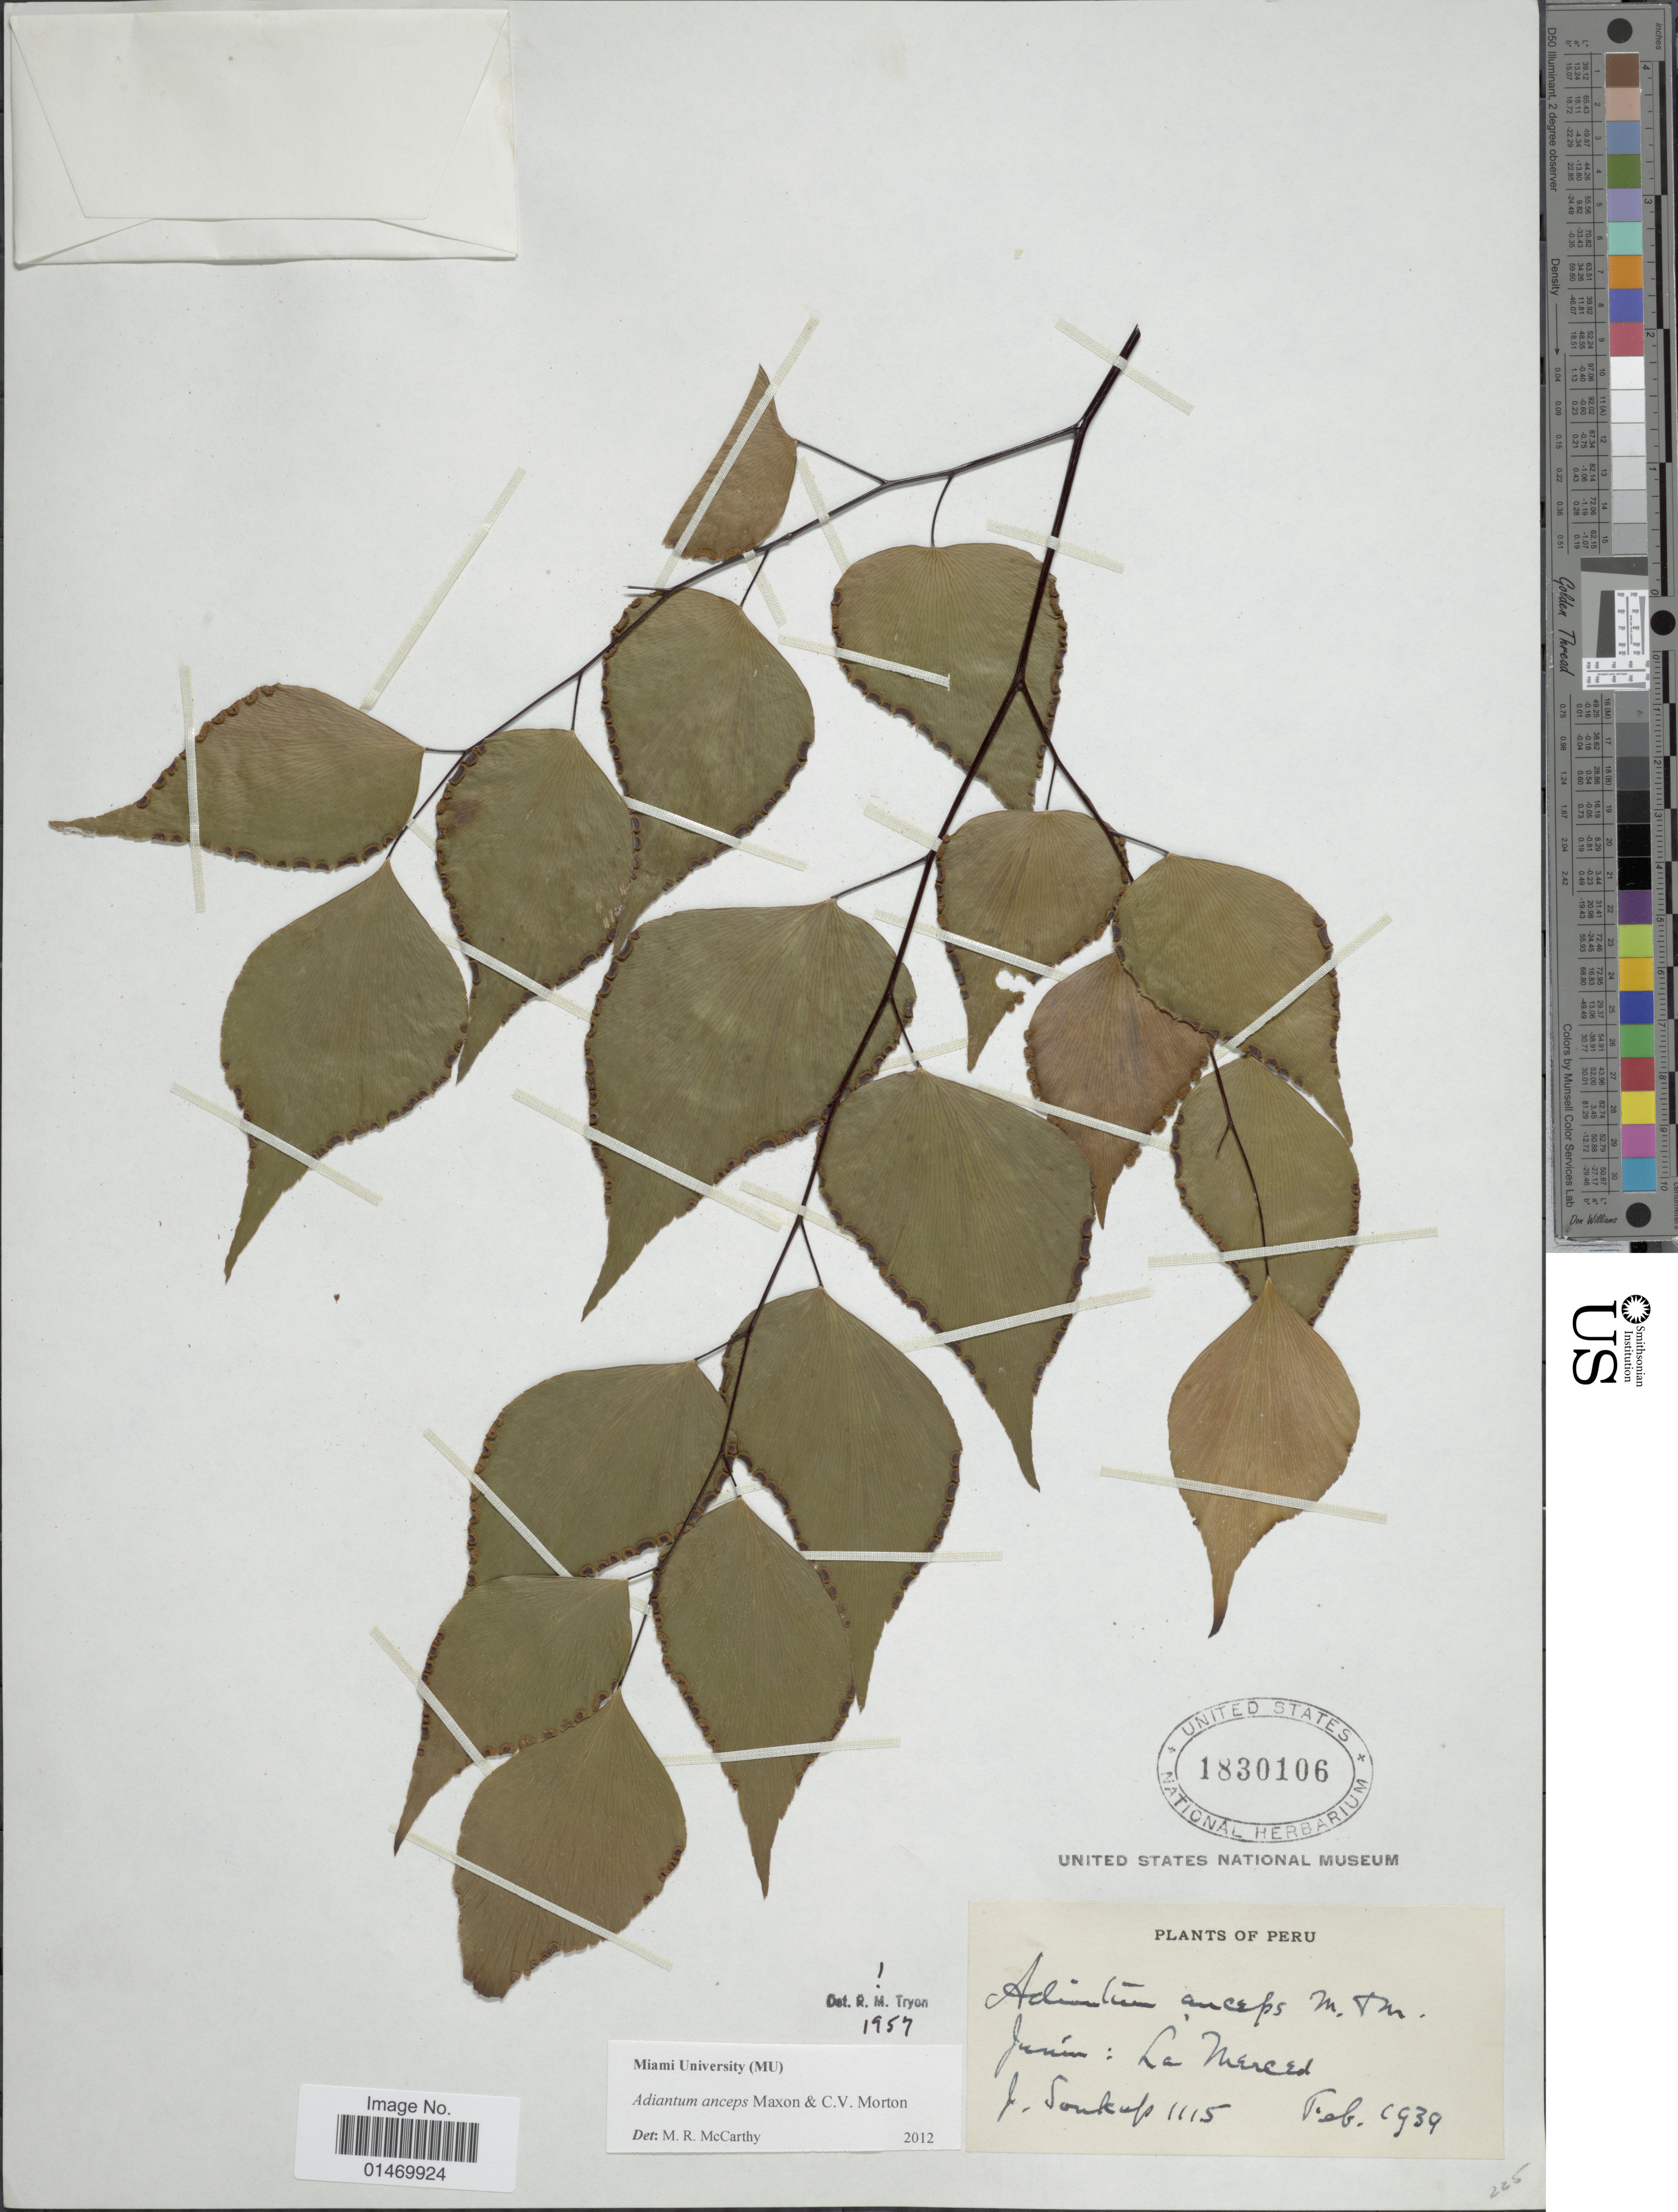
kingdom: Plantae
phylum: Tracheophyta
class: Polypodiopsida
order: Polypodiales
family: Pteridaceae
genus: Adiantum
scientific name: Adiantum anceps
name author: Maxon & C.V. Morton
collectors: J. Soukup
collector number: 1115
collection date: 1939-02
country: Peru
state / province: Junín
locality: La Merced.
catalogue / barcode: US 1830106